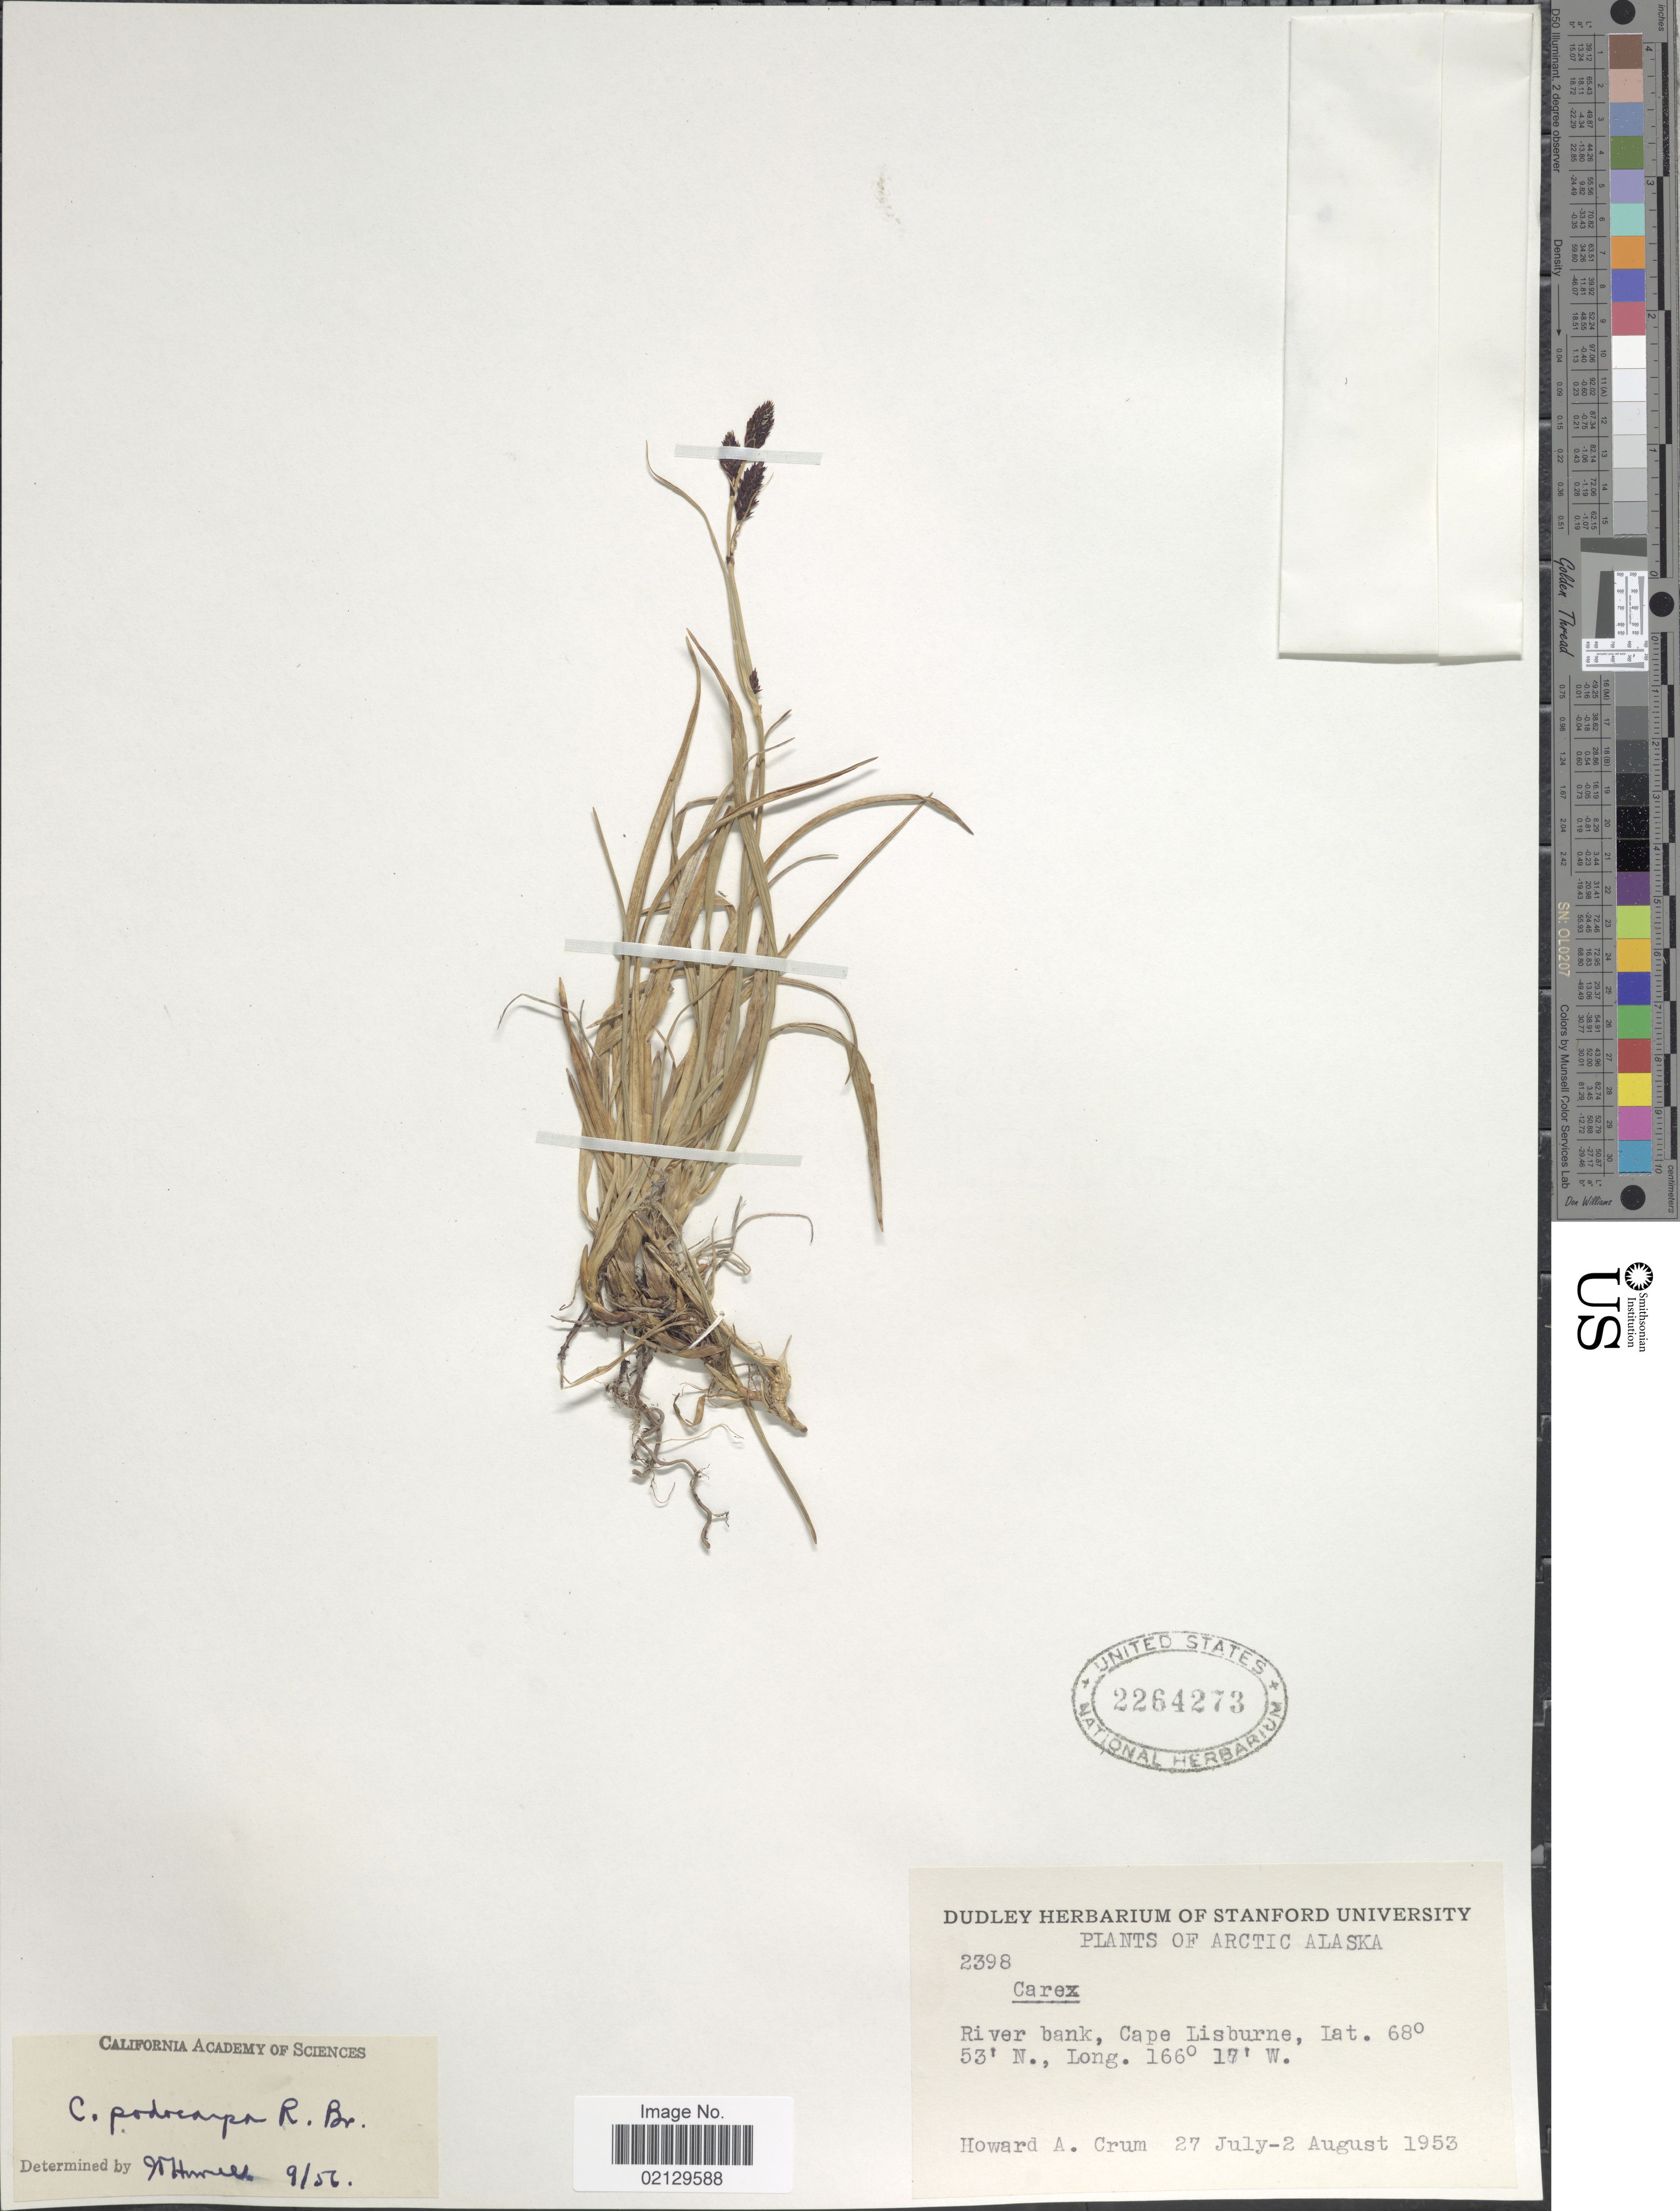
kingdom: Plantae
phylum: Tracheophyta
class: Liliopsida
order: Poales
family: Cyperaceae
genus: Carex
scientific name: Carex podocarpa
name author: R. Br.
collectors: H. A. Crum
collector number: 2398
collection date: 1953-07-27/1953-08-02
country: United States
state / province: Alaska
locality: Arctic Alaska, River bank, Cape Lisbourne.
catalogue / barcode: US 2264273